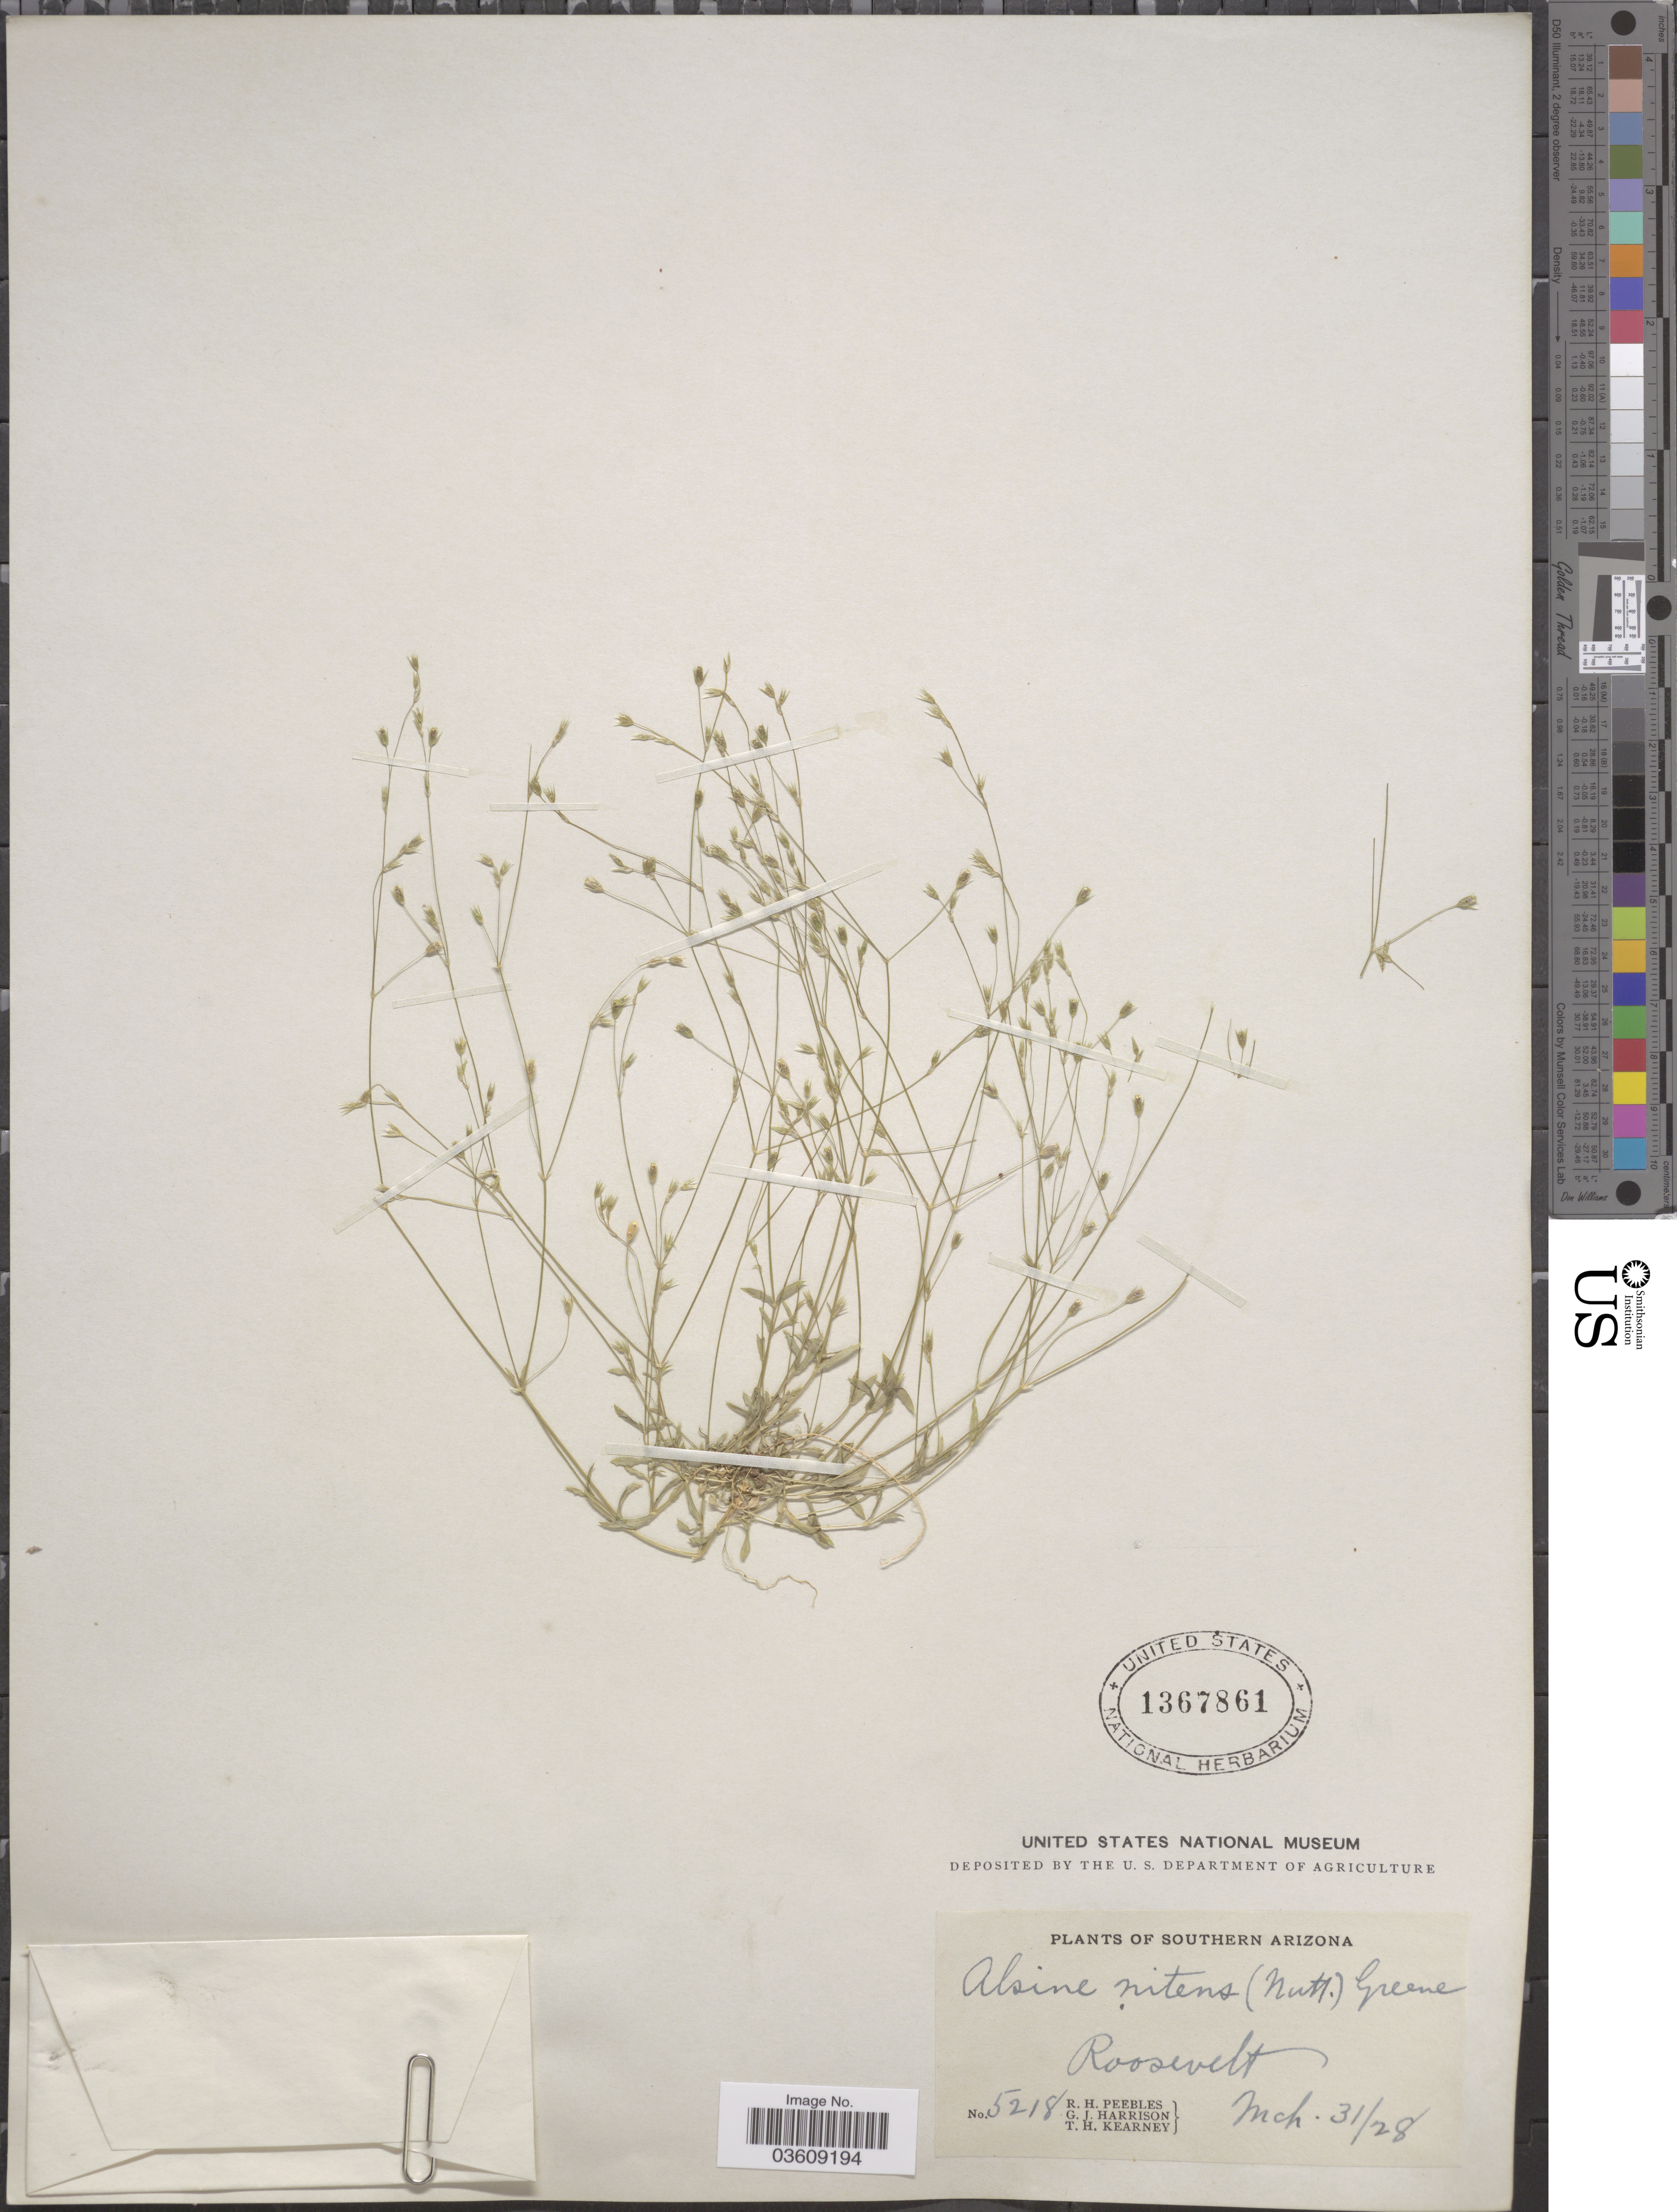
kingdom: Plantae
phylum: Tracheophyta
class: Magnoliopsida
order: Caryophyllales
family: Caryophyllaceae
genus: Stellaria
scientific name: Stellaria nitens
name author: Nutt.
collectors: R. H. Peebles, G. J. Harrison & T. H. Kearney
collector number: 5218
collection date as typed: Transcribed d/m/y: 31/3/28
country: United States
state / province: Arizona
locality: Southern Arizona. Roosevelt.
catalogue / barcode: US 1367861